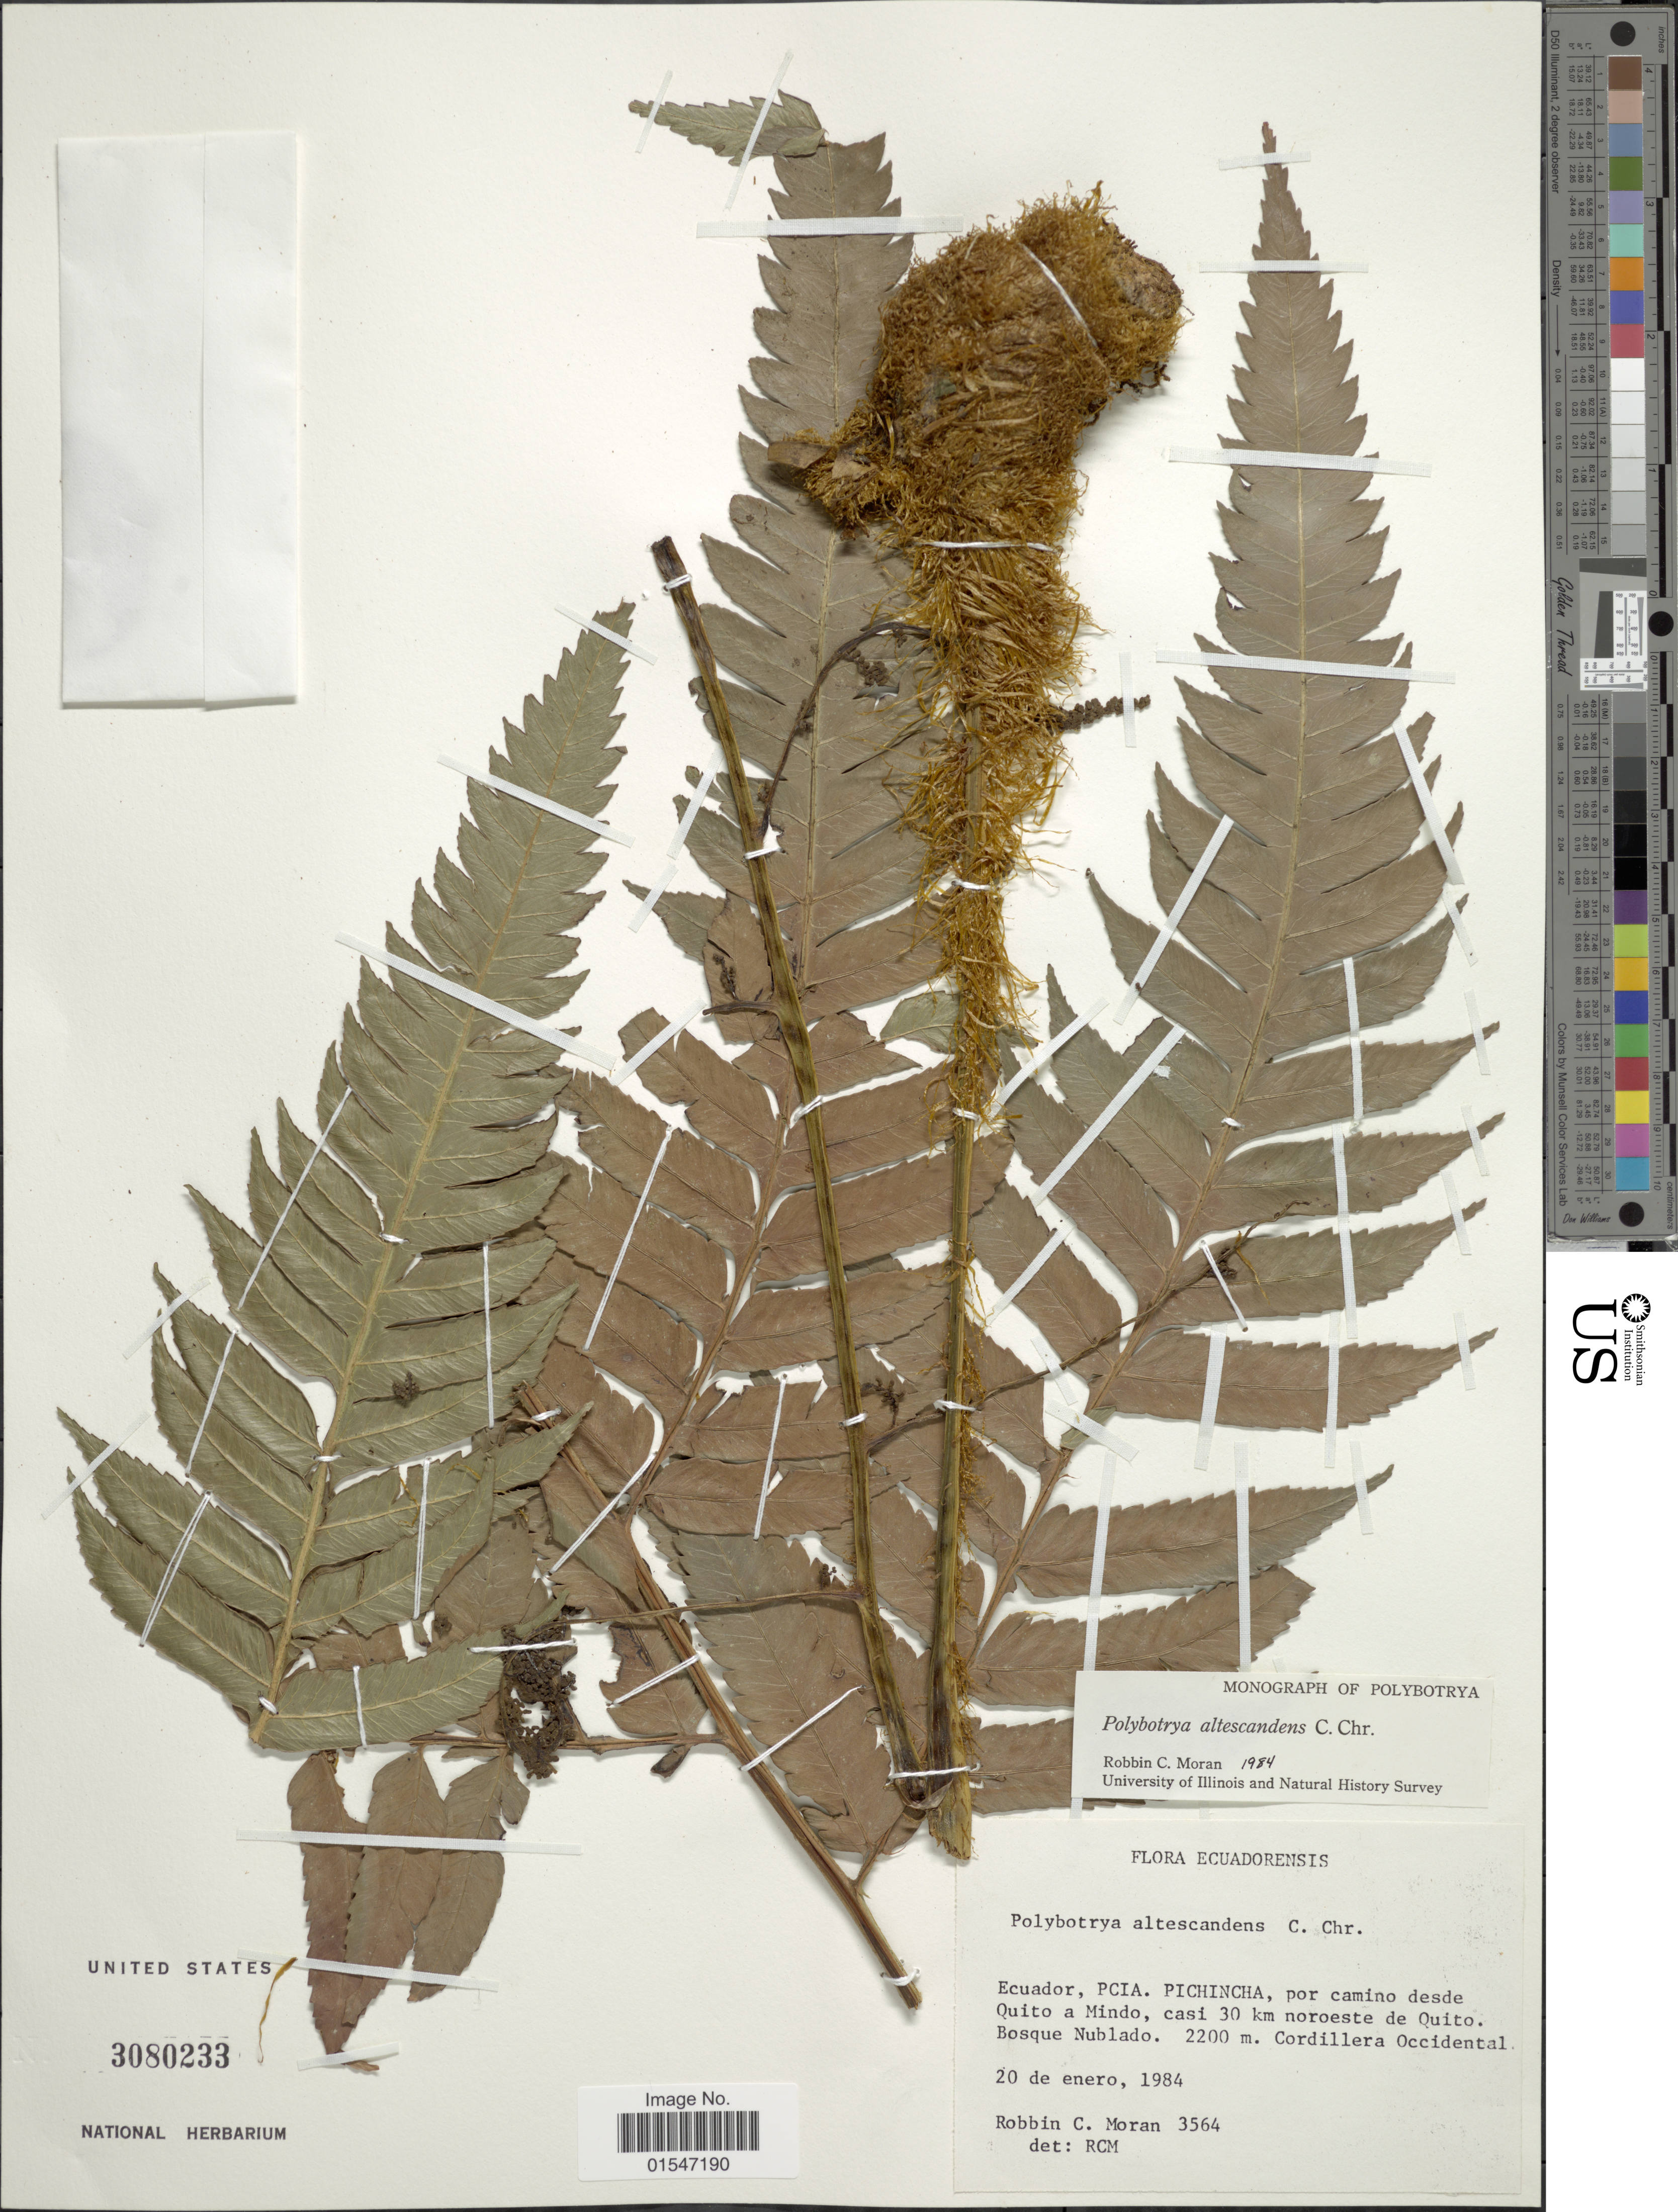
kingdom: Plantae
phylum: Tracheophyta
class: Polypodiopsida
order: Polypodiales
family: Dryopteridaceae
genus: Polybotrya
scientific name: Polybotrya altescandens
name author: C. Chr.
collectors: R. C. Moran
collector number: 3564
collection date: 1984-01-20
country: Ecuador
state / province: Pichincha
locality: Por camino desde Quito a Mindo, casi 30 km noroeste de Quito. Bosque Nublado, Cordillera Occidental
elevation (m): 2200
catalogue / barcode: US 3080233